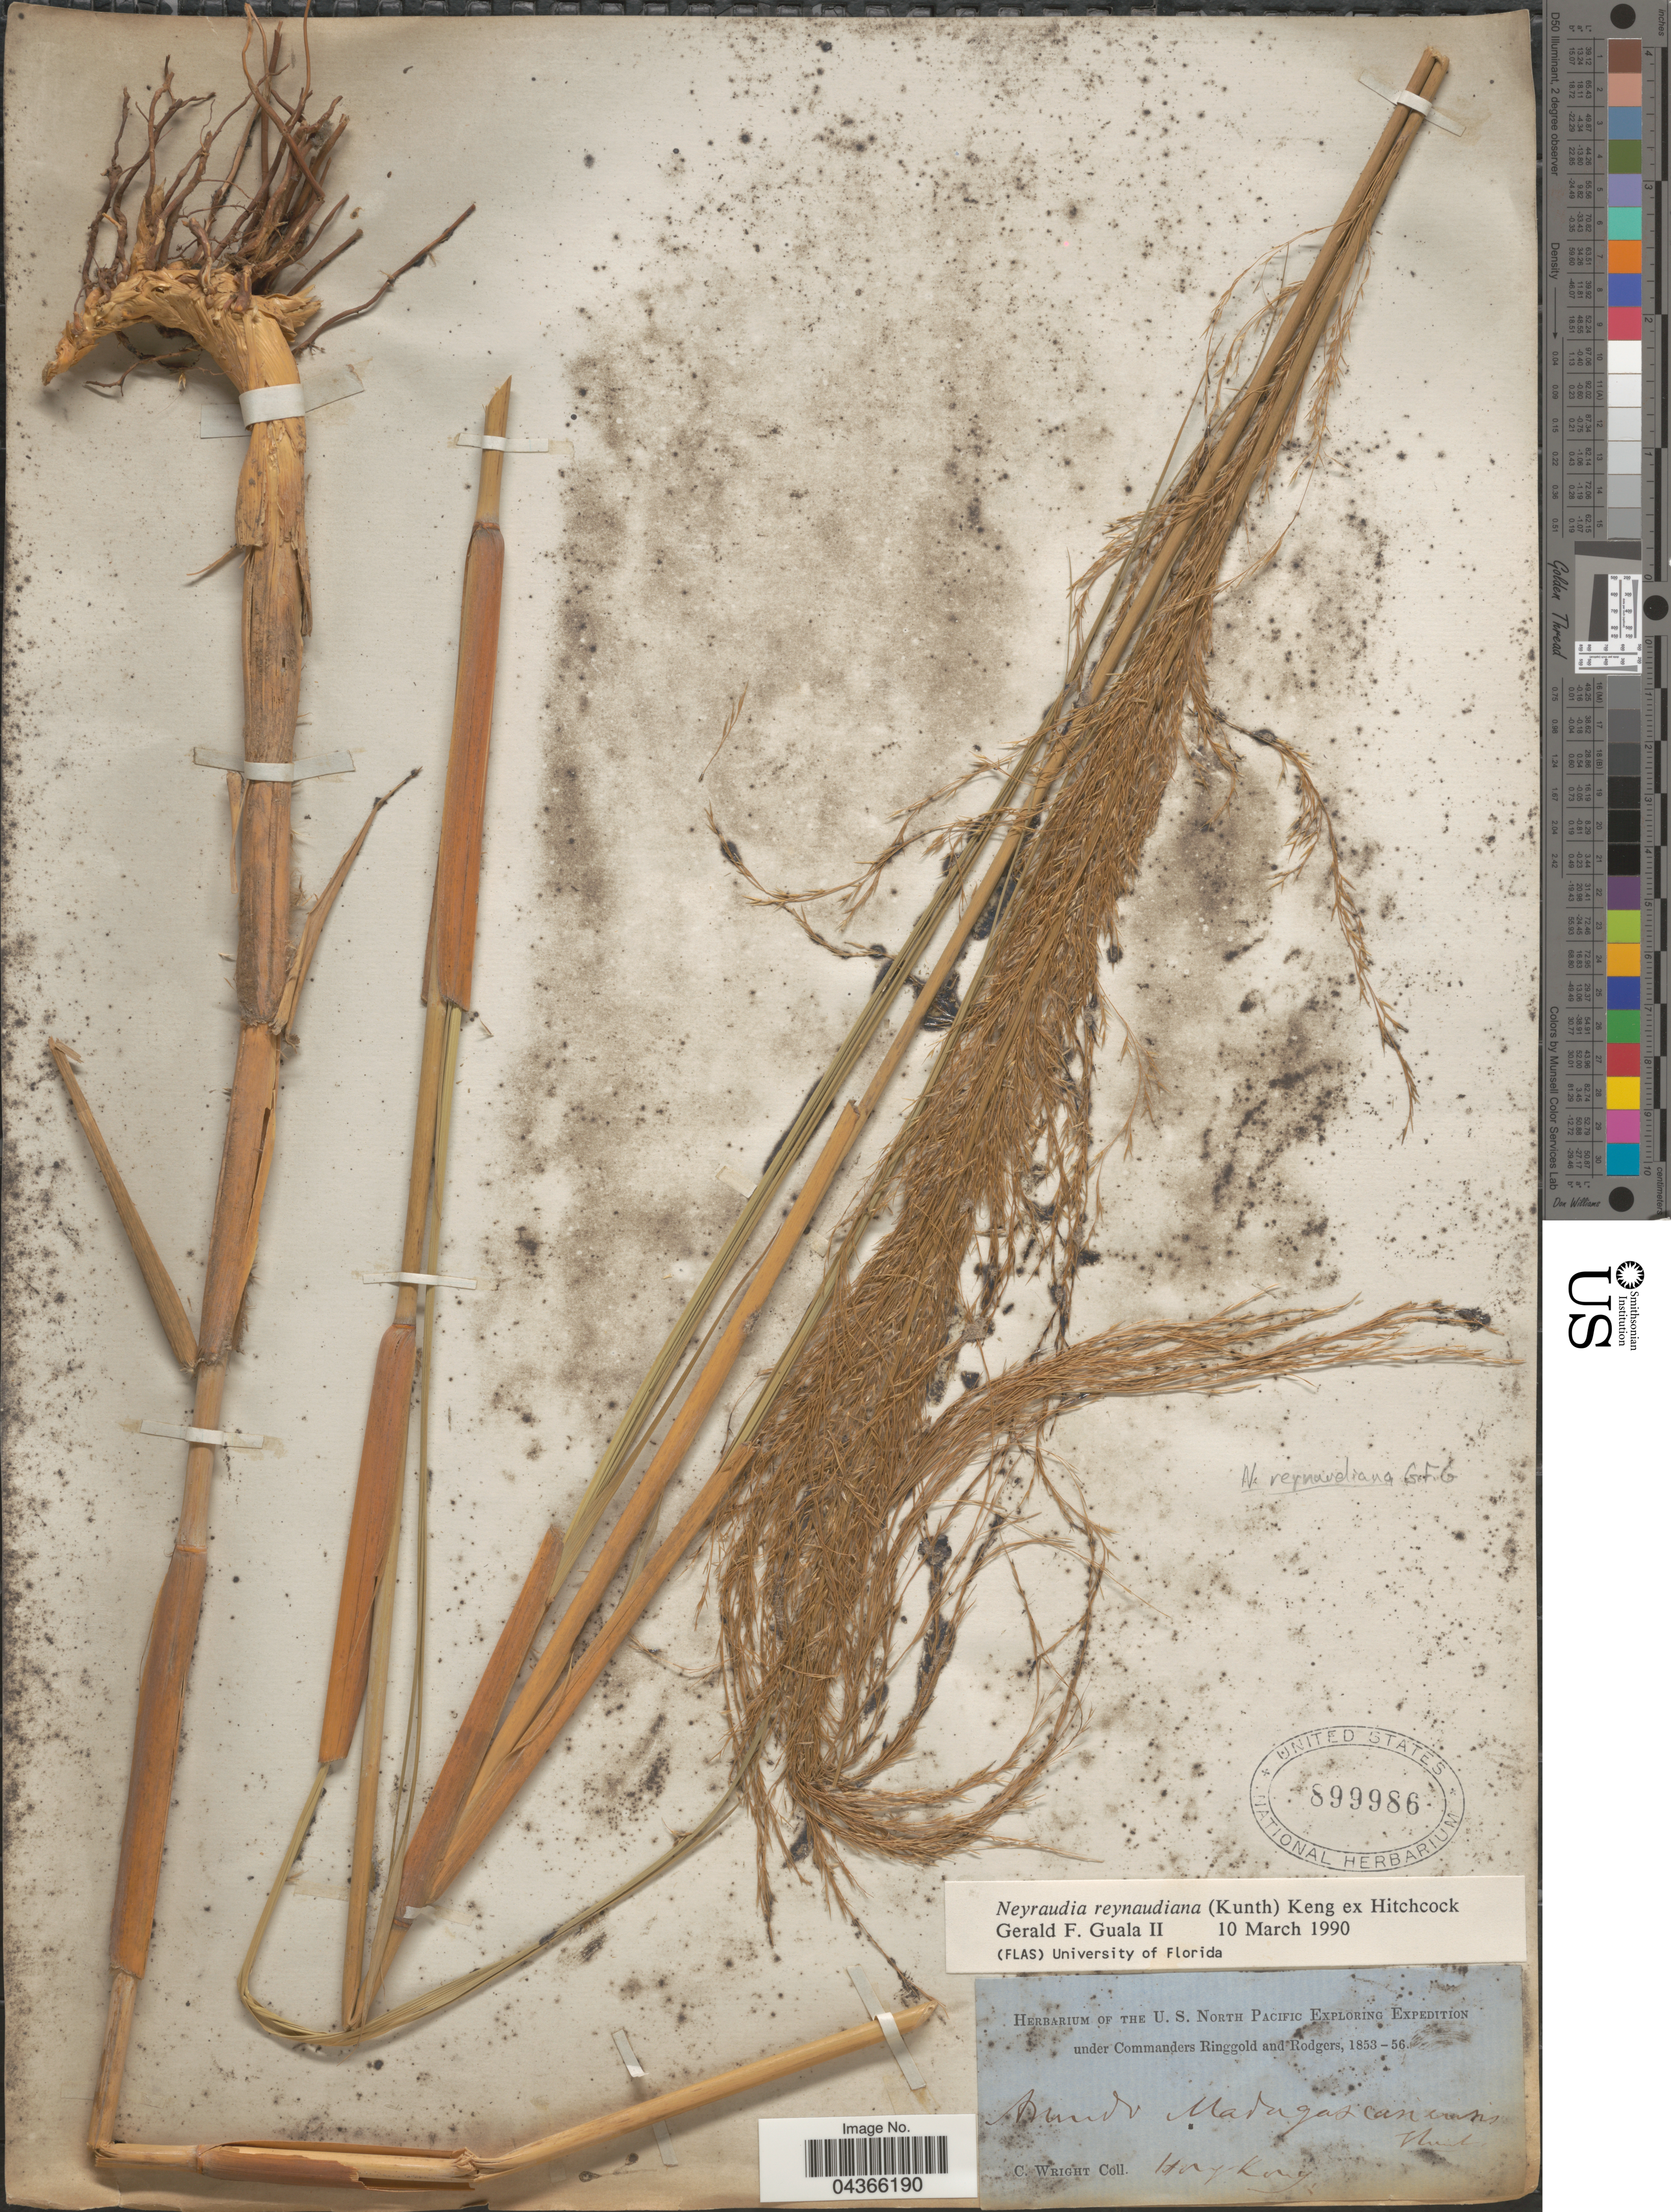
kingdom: Plantae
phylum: Tracheophyta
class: Liliopsida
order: Poales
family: Poaceae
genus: Neyraudia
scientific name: Neyraudia reynaudiana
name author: (Kunth) Keng ex Hitchc.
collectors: C. Wright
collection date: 1853/1856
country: China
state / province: Hong Kong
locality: North Pacific Exploring Expedition.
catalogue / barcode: US 899986